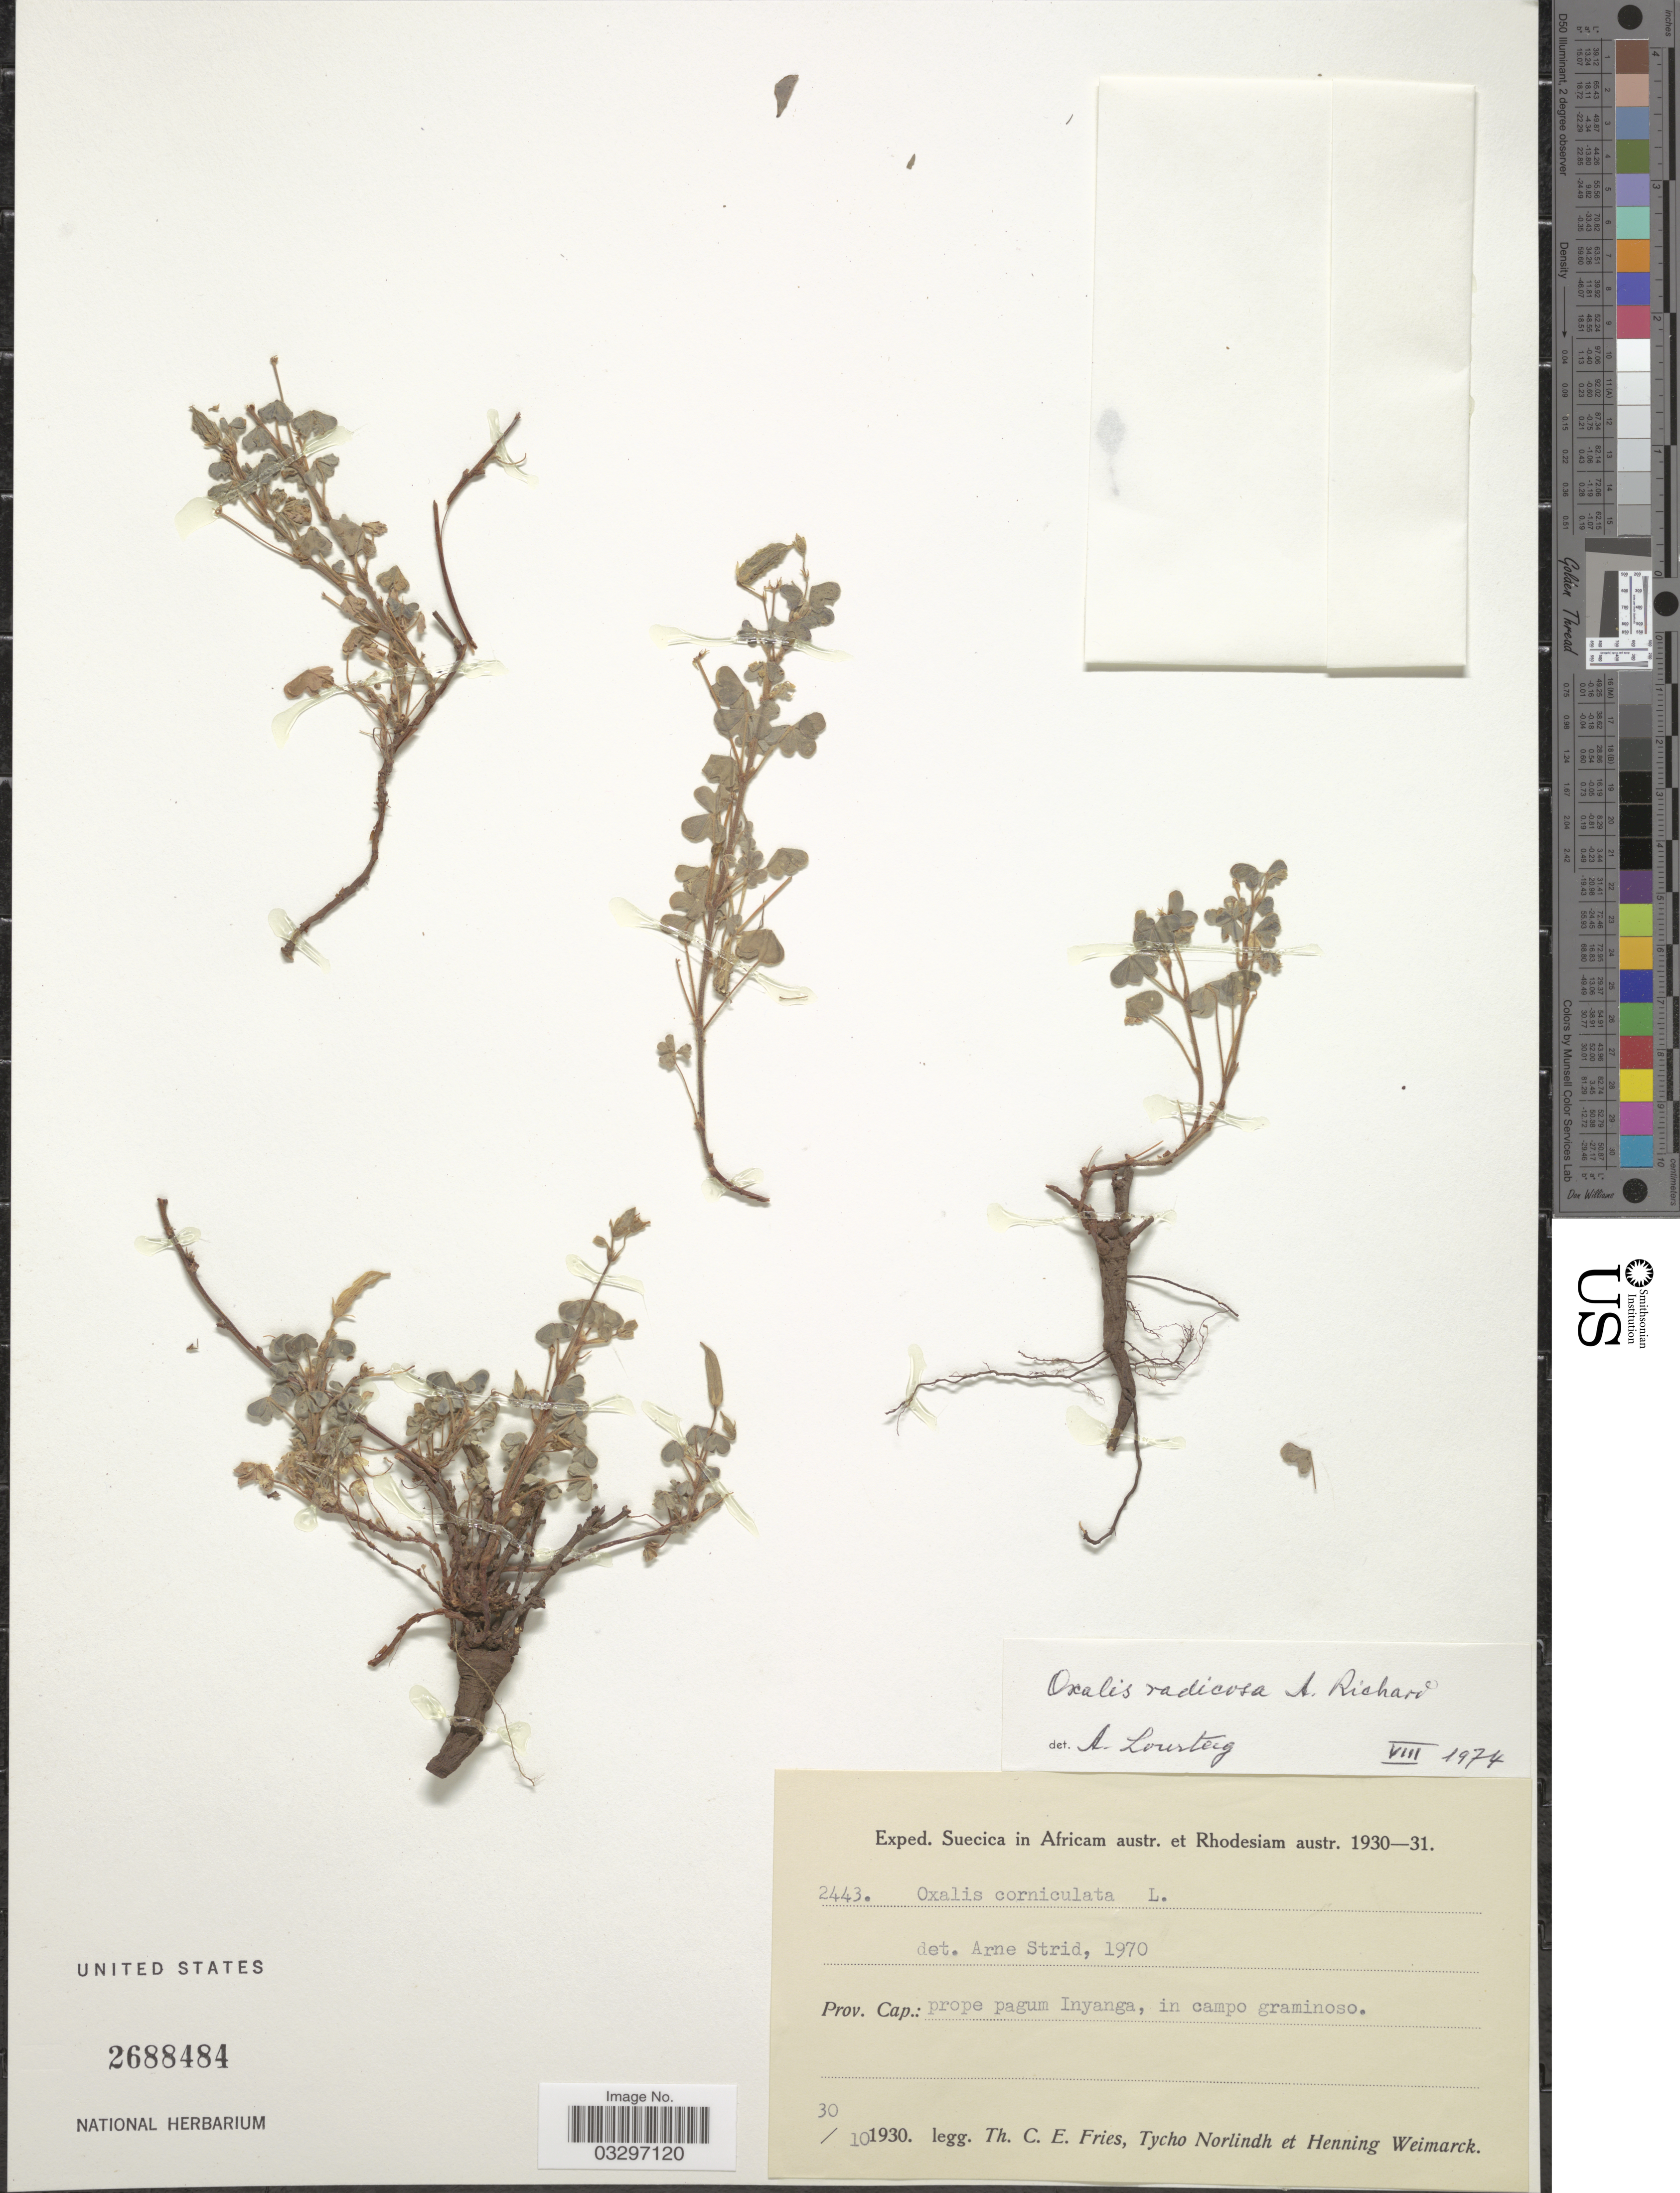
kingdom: Plantae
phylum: Tracheophyta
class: Magnoliopsida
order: Oxalidales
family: Oxalidaceae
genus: Oxalis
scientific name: Oxalis radicosa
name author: A. Rich.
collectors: T. C. E. Fries, N. T. Norlindh & H. Weimarck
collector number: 2443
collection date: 1930-10-30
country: Zimbabwe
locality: Suecica in Africam austr. et Rhodesiam austr., Prov. Cap.: prope pagum Inyanga.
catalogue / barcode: US 2688484